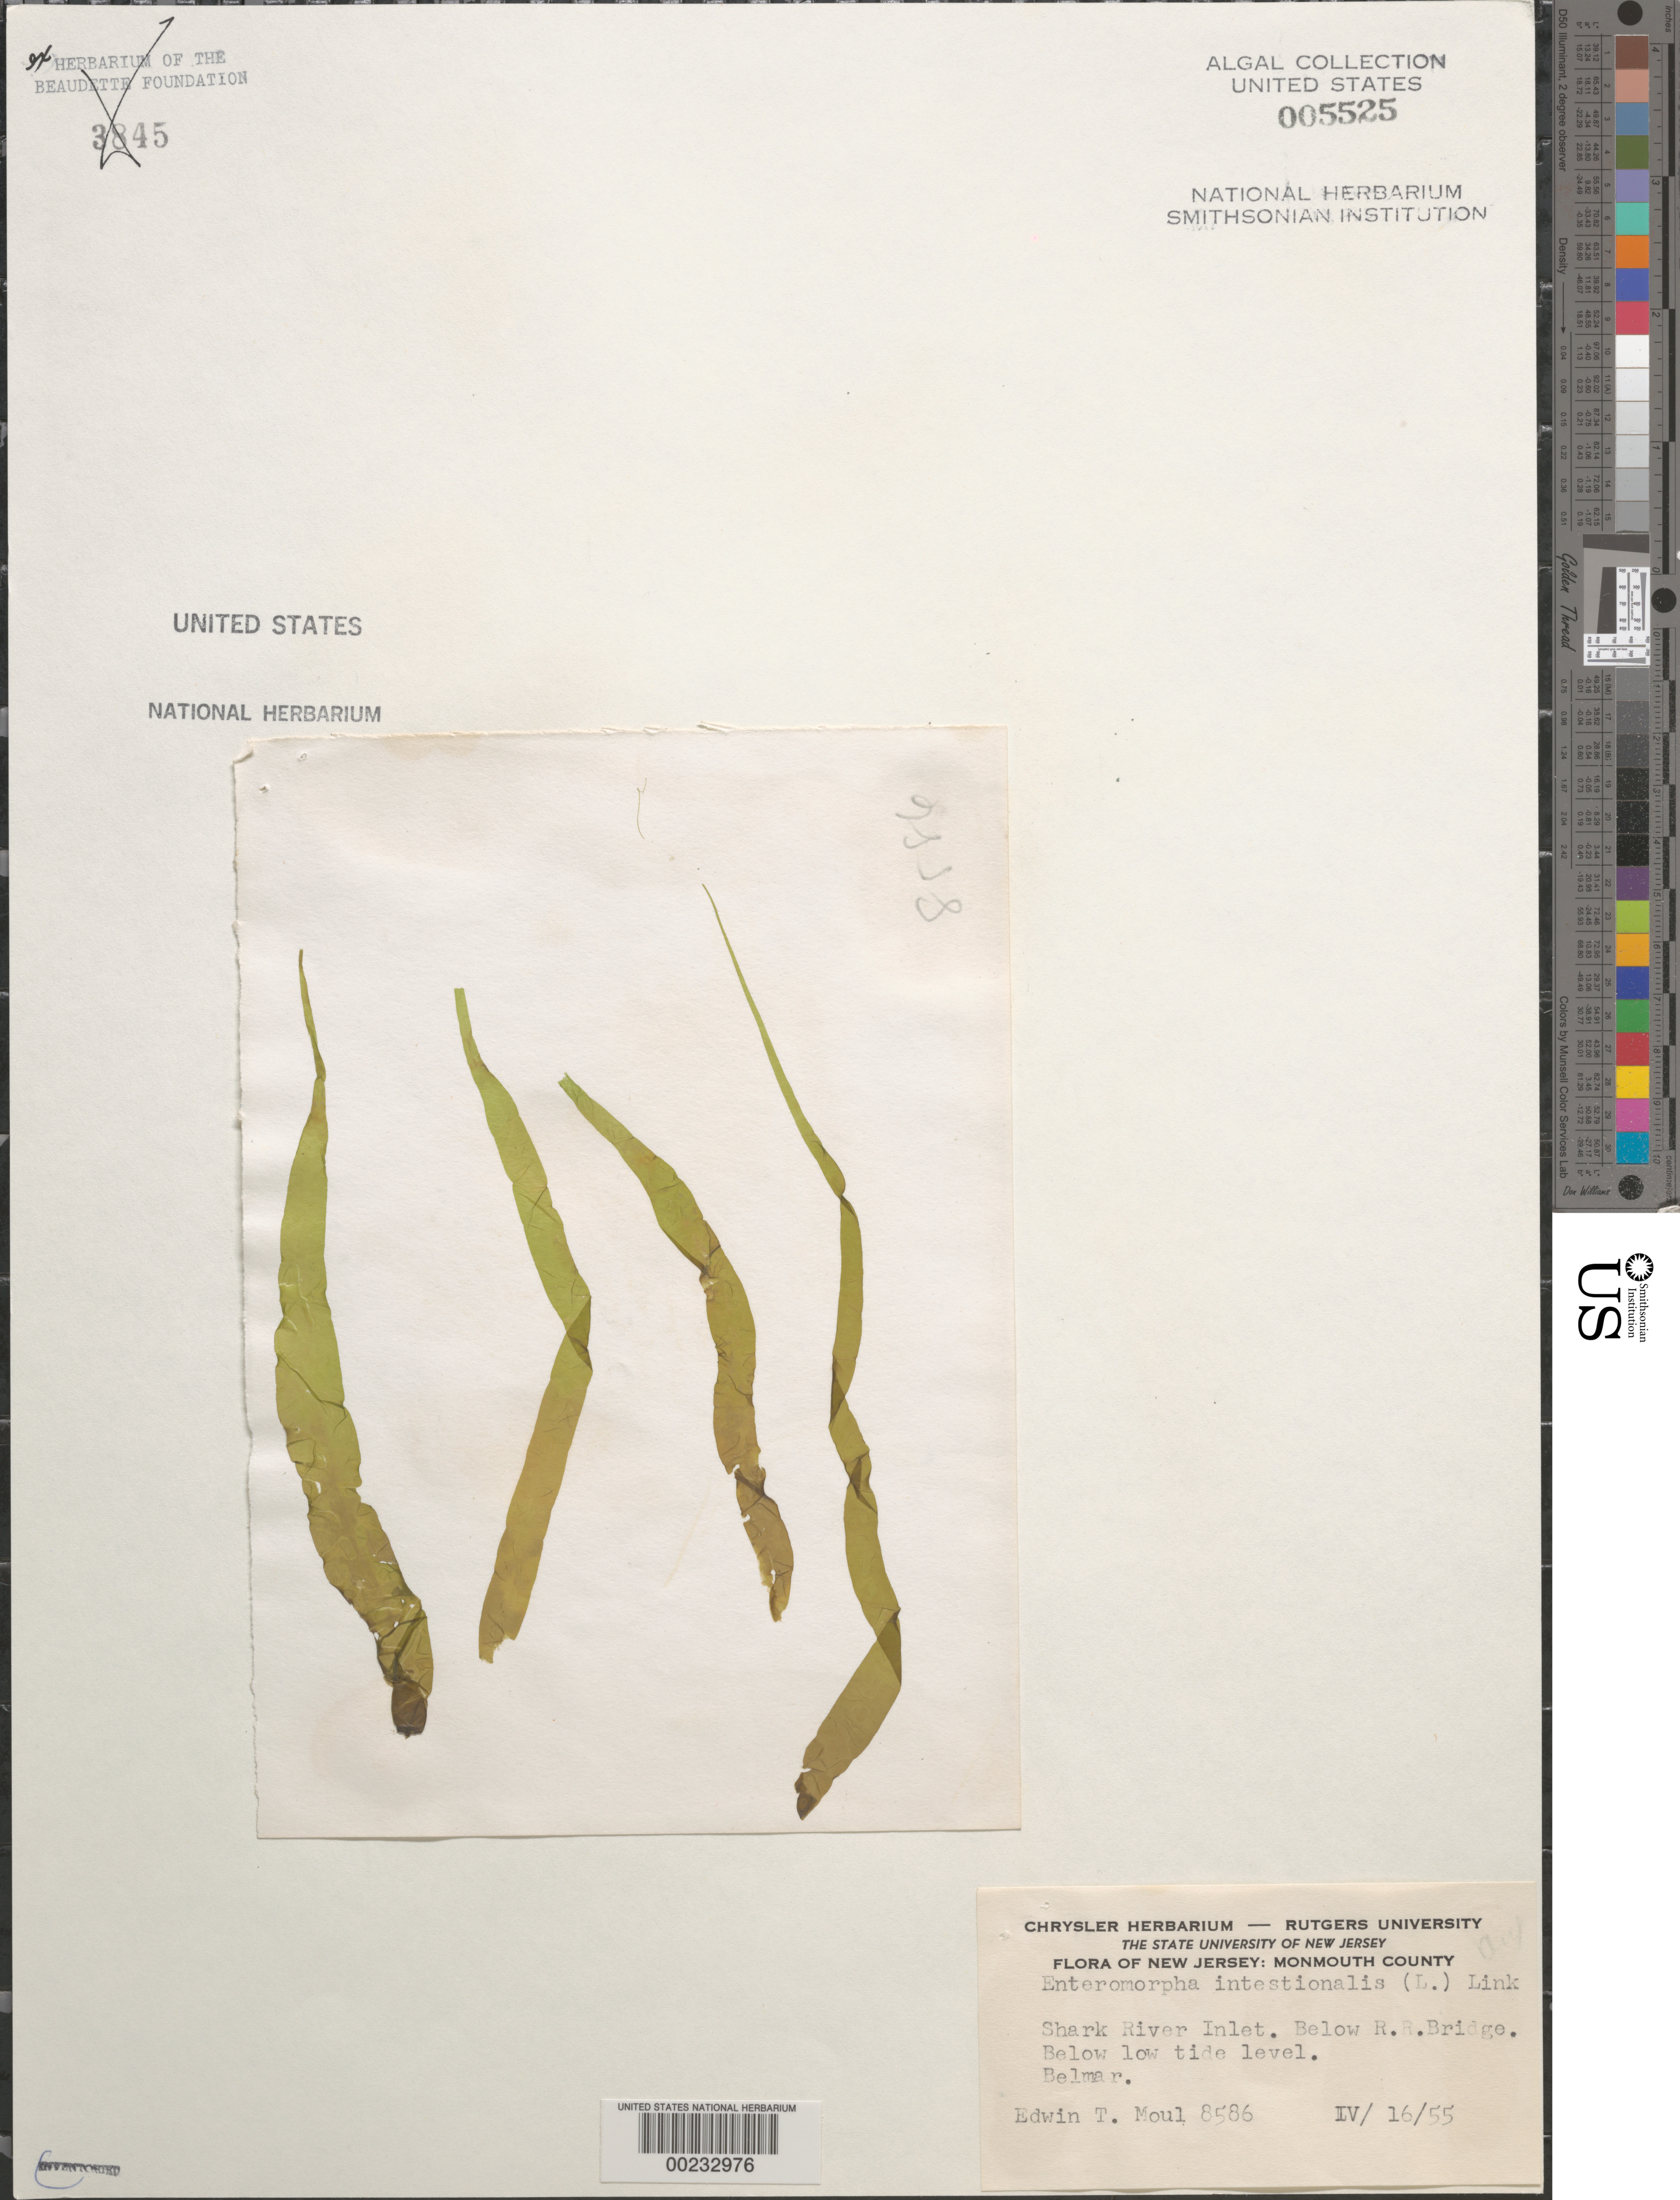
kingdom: Plantae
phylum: Chlorophyta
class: Ulvophyceae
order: Ulvales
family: Ulvaceae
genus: Ulva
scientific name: Ulva intestinalis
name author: L.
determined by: Algae name updating Project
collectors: E. T. Moul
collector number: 8586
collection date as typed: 16 Apr 1955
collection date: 1955-04-16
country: United States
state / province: New Jersey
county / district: Monmouth County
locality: Belmar, Shark River Inlet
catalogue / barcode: US 5525